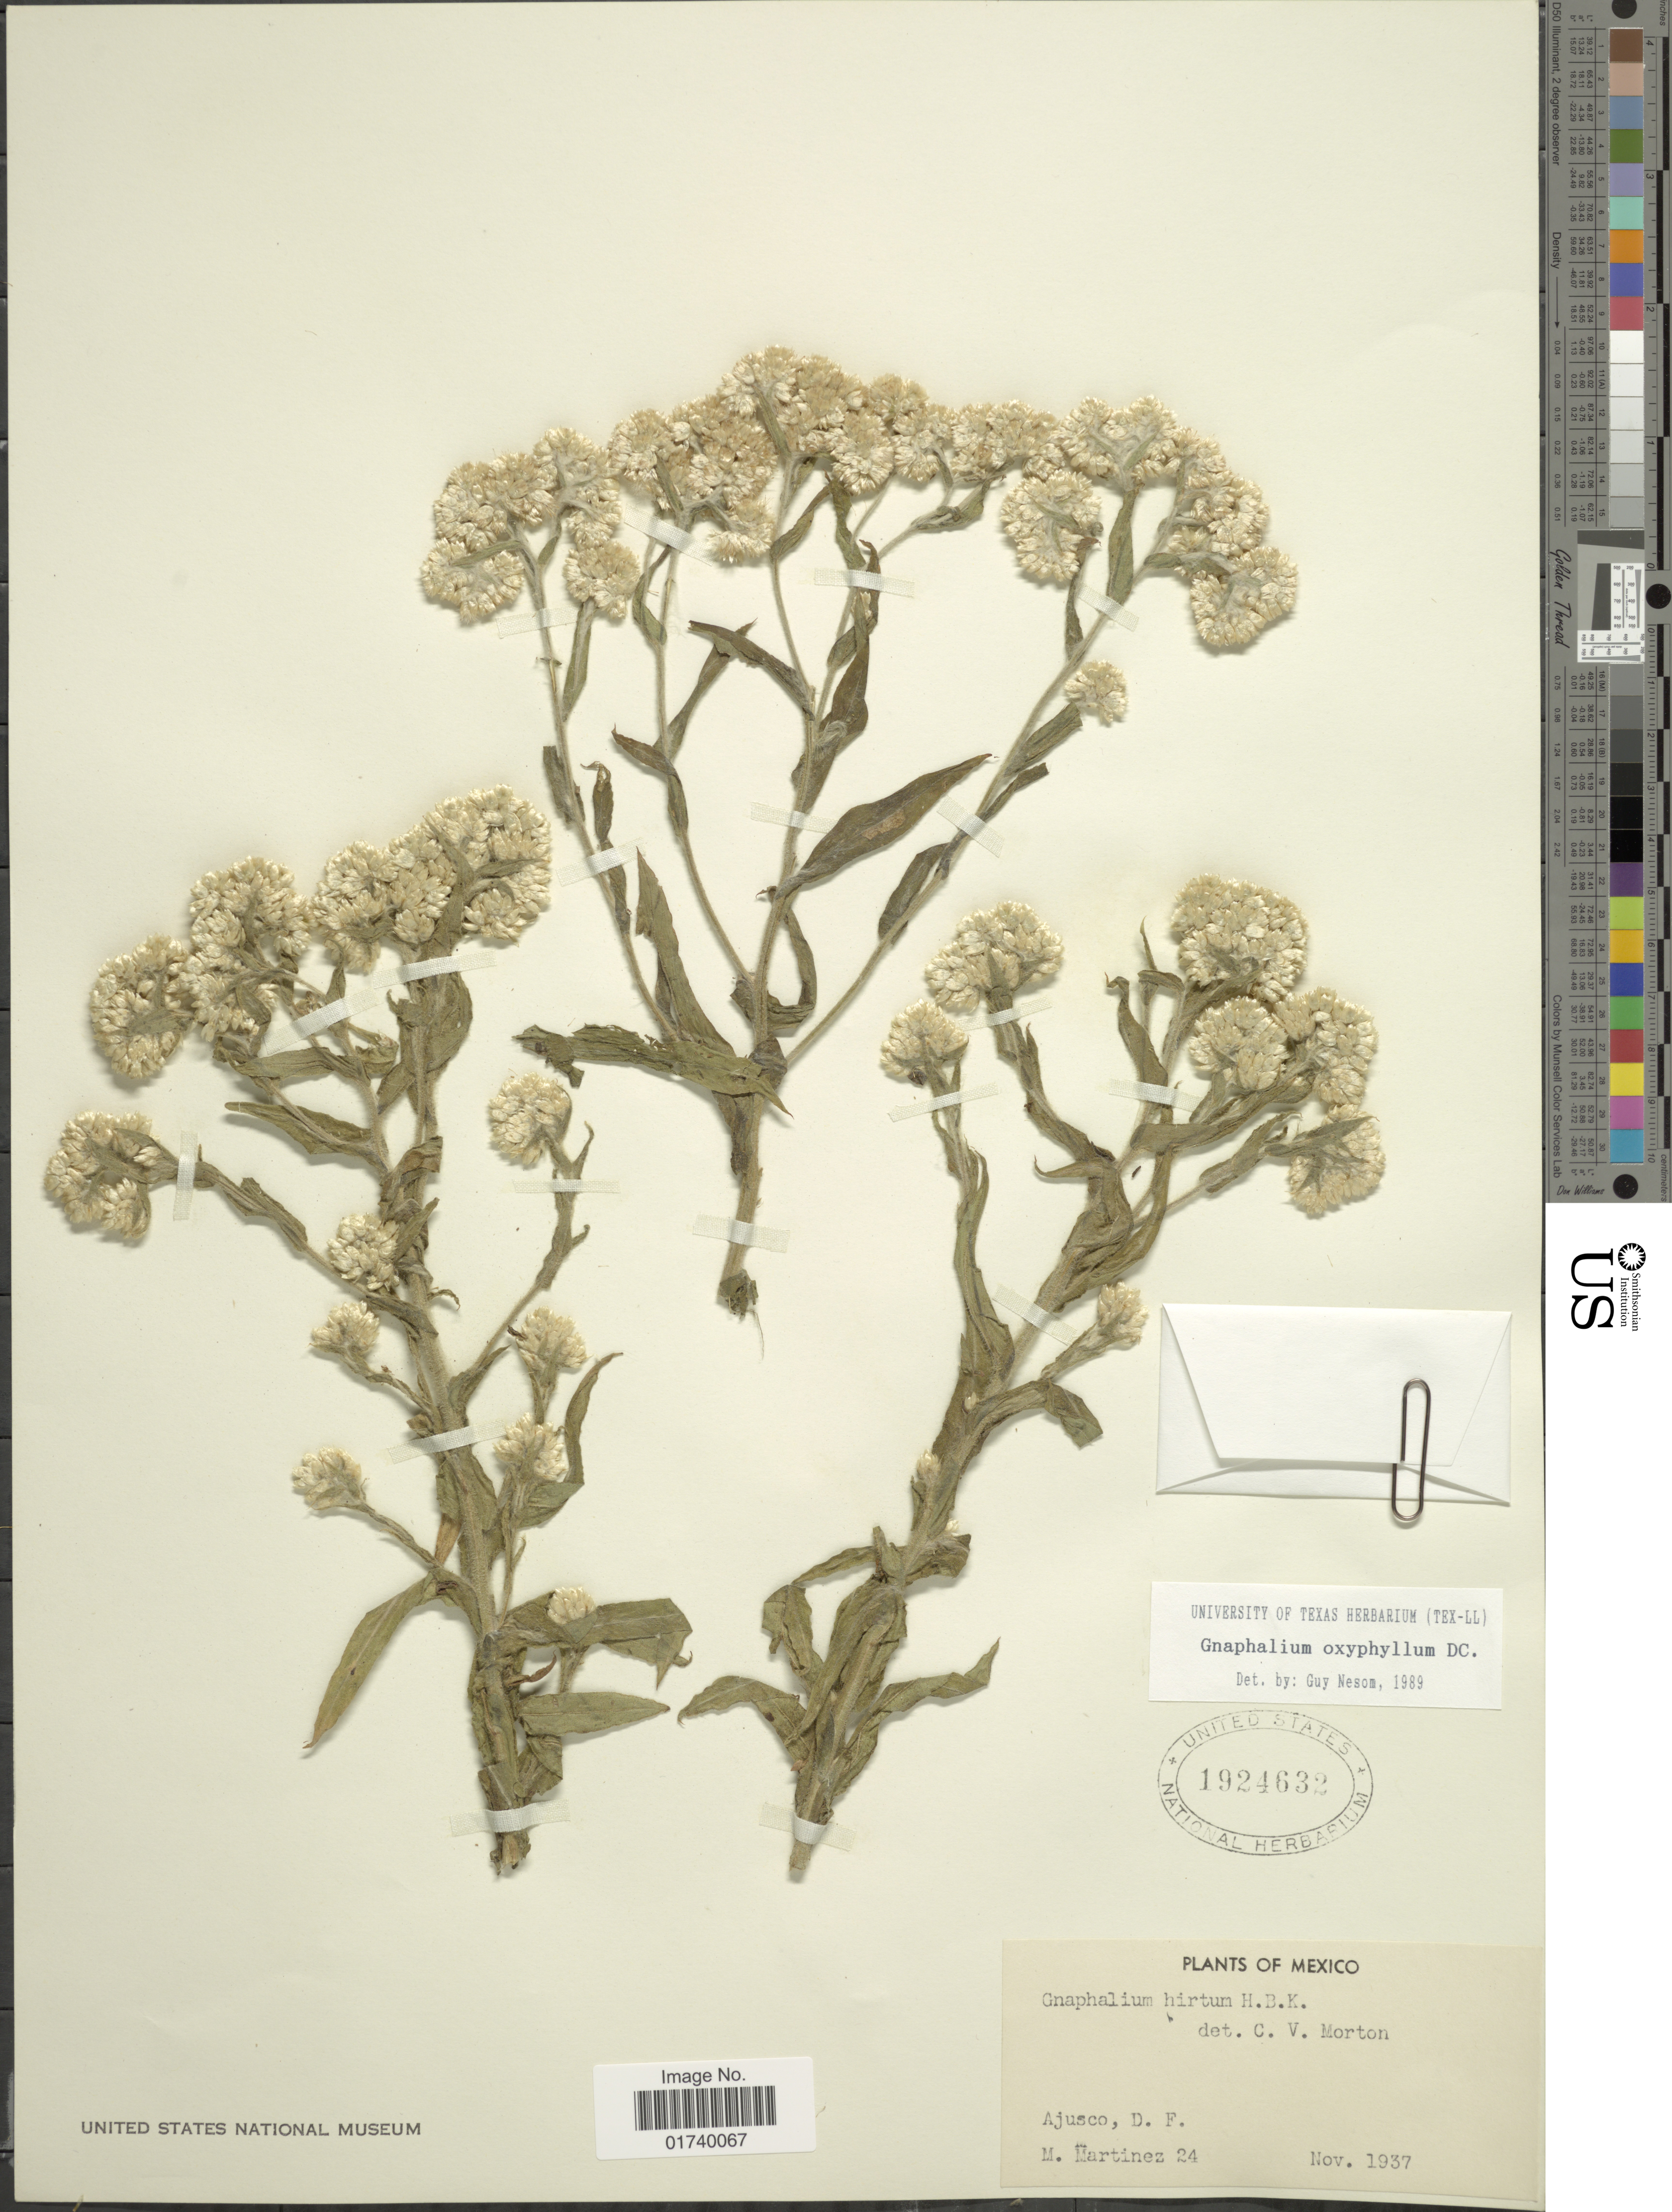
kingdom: Plantae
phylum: Tracheophyta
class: Magnoliopsida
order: Asterales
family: Asteraceae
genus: Pseudognaphalium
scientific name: Pseudognaphalium oxyphyllum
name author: (DC.) Kirp.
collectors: M. Martinez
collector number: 24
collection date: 1937-11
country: Mexico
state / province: Distrito Federal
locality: Ajusco.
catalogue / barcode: US 1924632